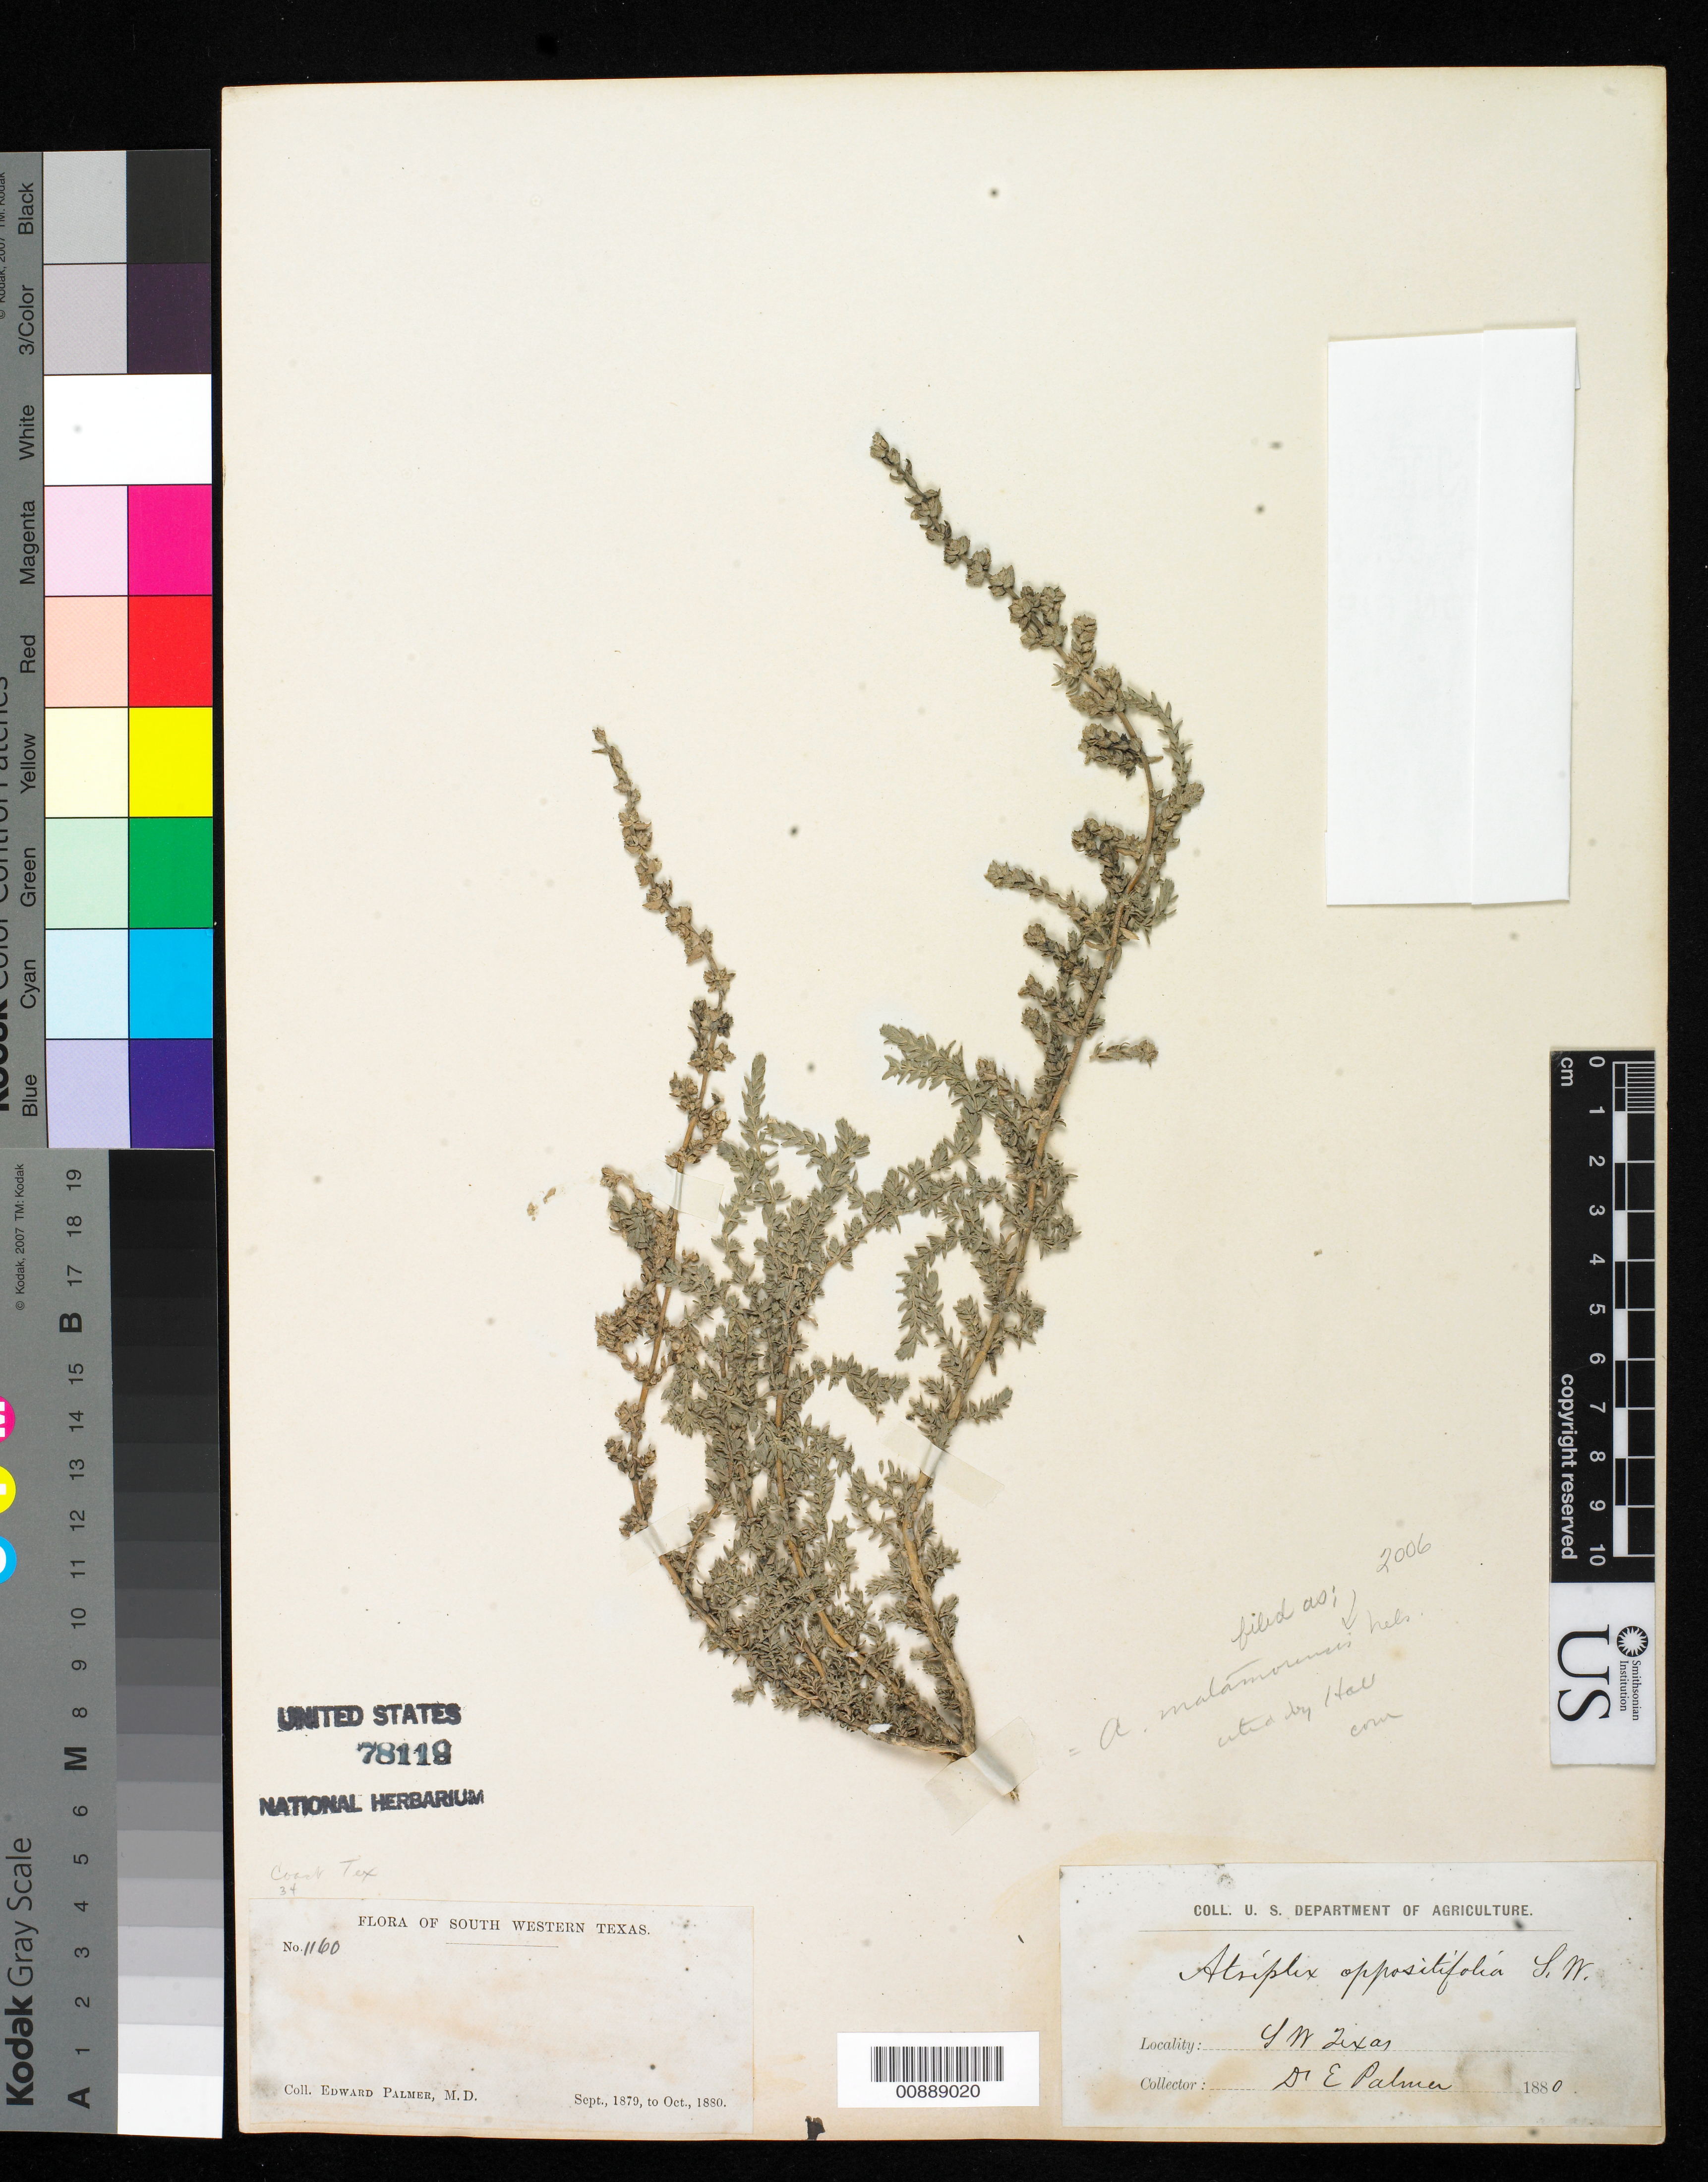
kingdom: Plantae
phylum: Tracheophyta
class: Magnoliopsida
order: Caryophyllales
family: Amaranthaceae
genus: Atriplex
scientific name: Atriplex matamorensis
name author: A. Nelson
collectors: E. Palmer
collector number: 1160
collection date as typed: Sep 1879 to -- Oct 1880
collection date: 1879-09/1880-10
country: United States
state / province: Texas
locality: SW Texas.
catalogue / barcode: US 78118